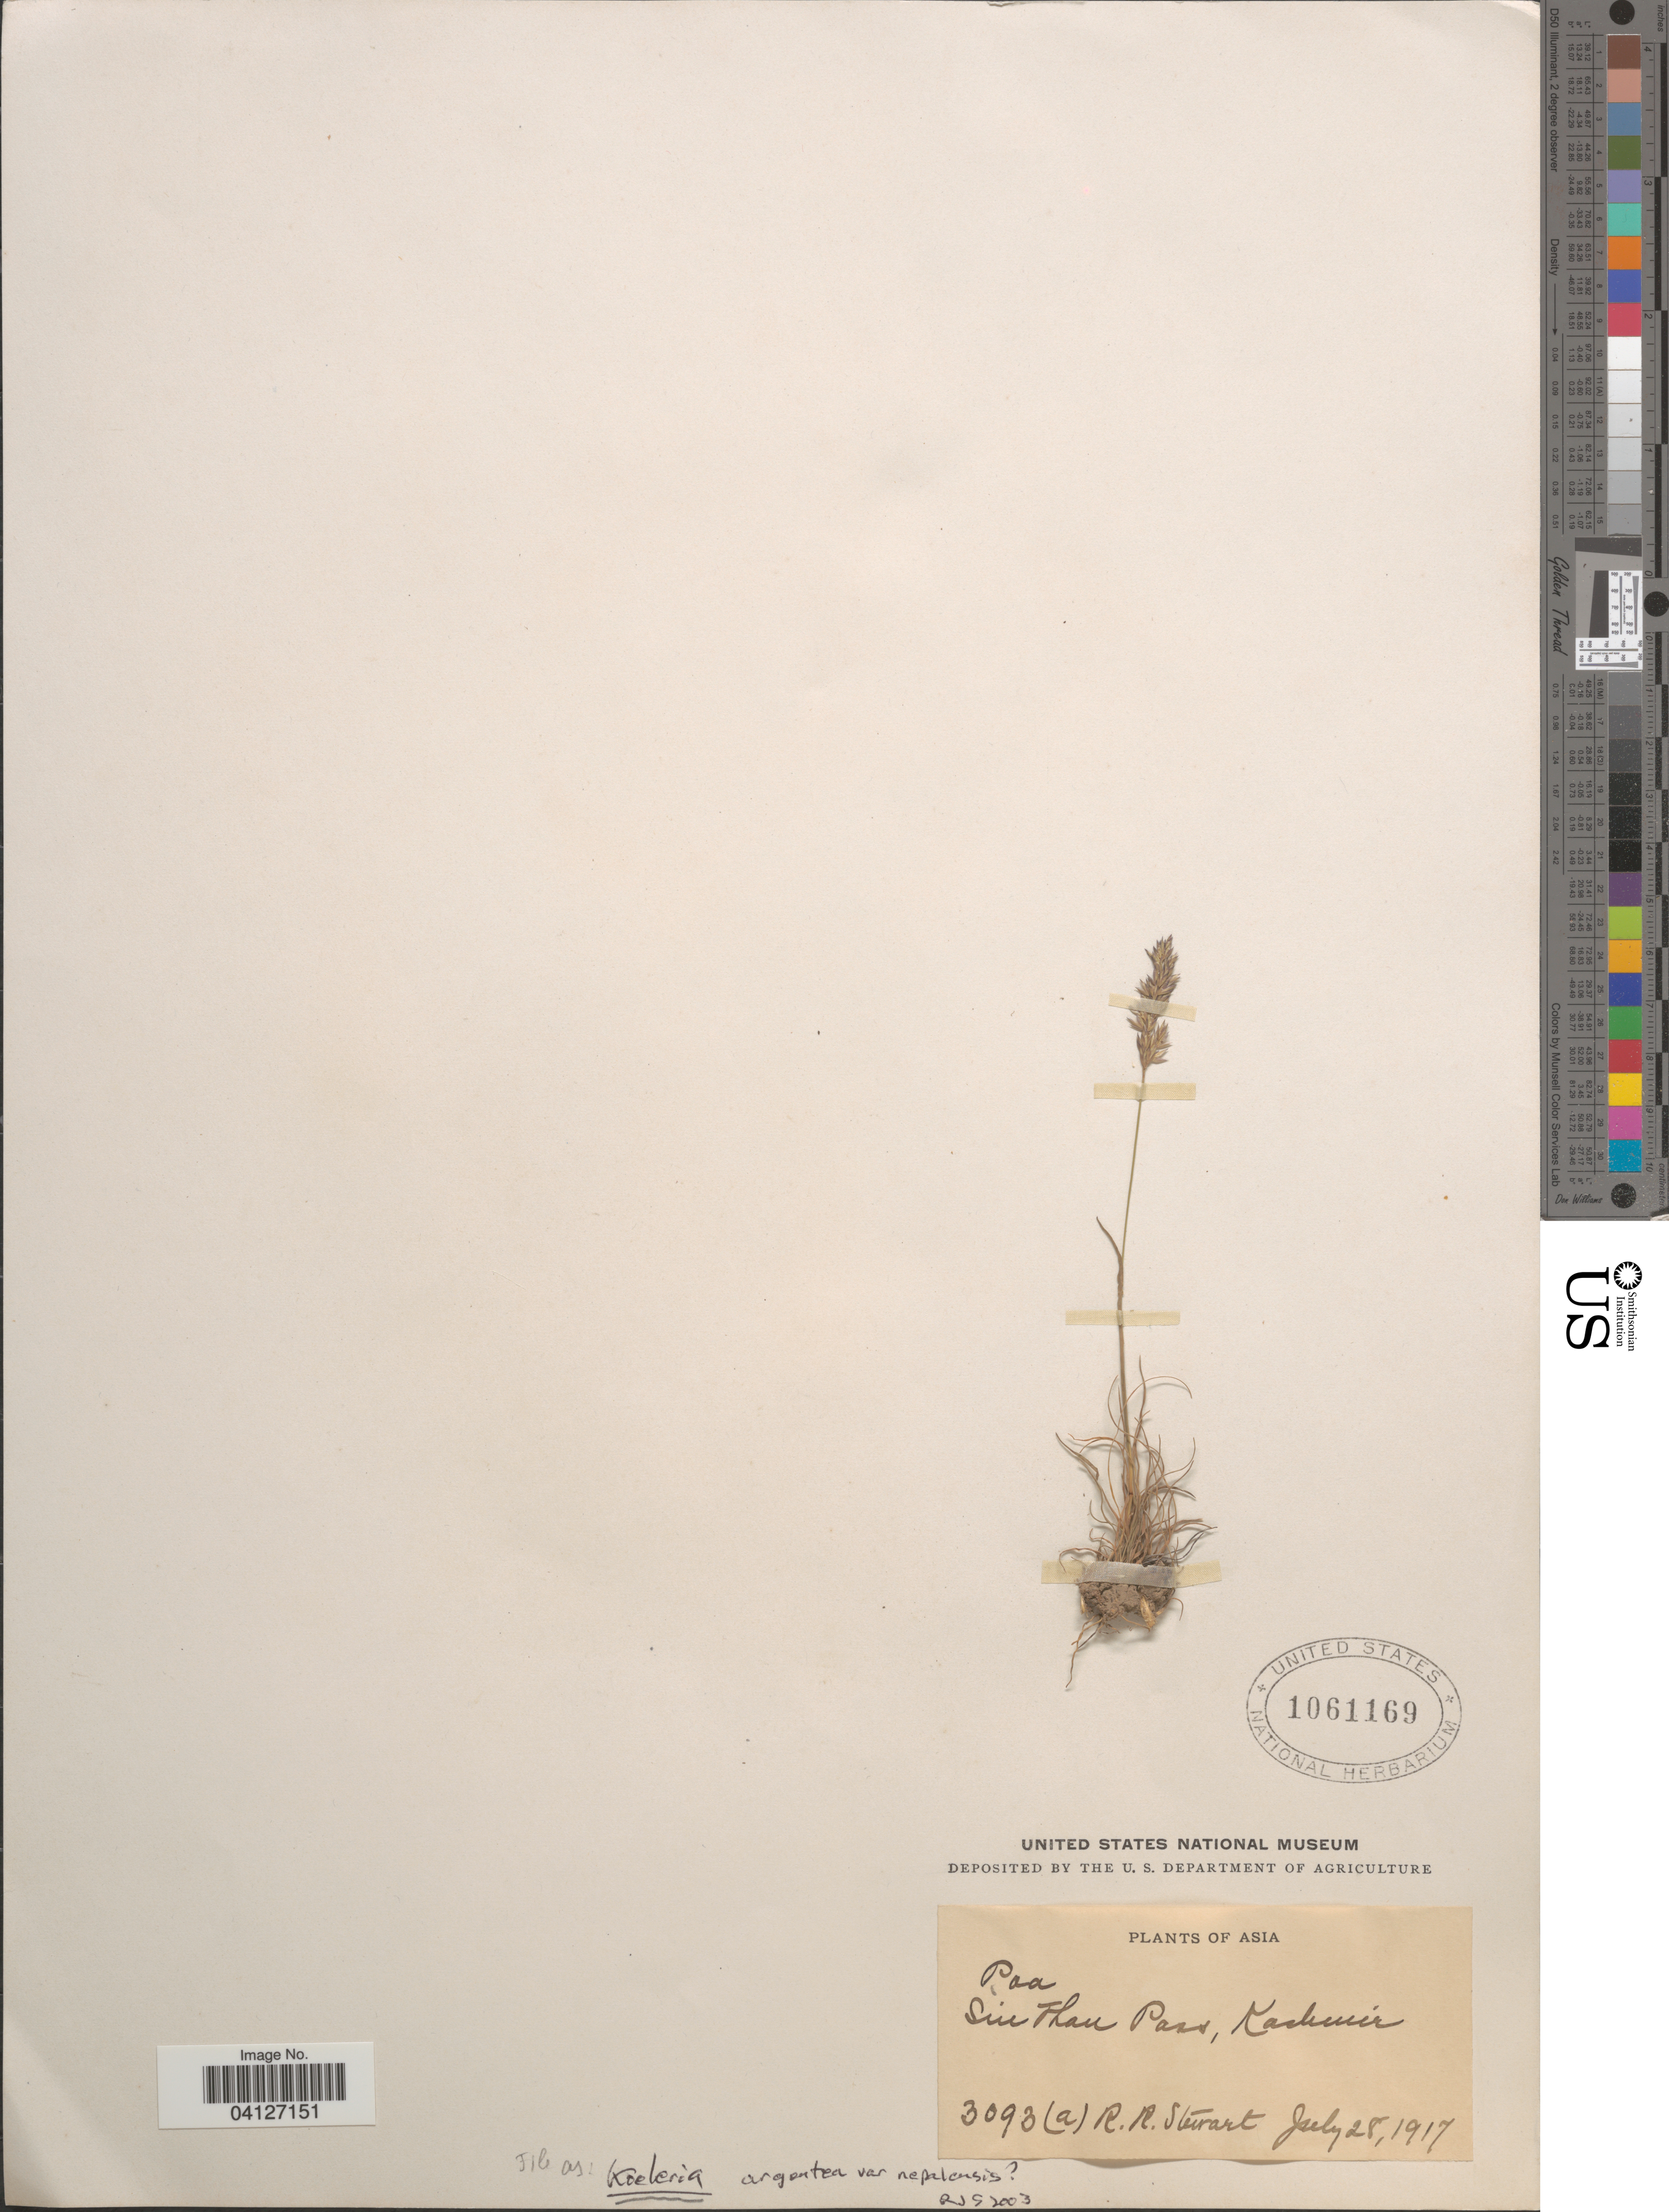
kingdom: Plantae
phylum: Tracheophyta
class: Liliopsida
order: Poales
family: Poaceae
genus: Poa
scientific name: Poa (Pseudopoa) sp.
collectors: R. Stewart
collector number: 3093(a)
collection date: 1917-07-28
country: India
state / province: Jammu and Kashmir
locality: Sin Than Pass, Kashmir.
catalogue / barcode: US 1061169